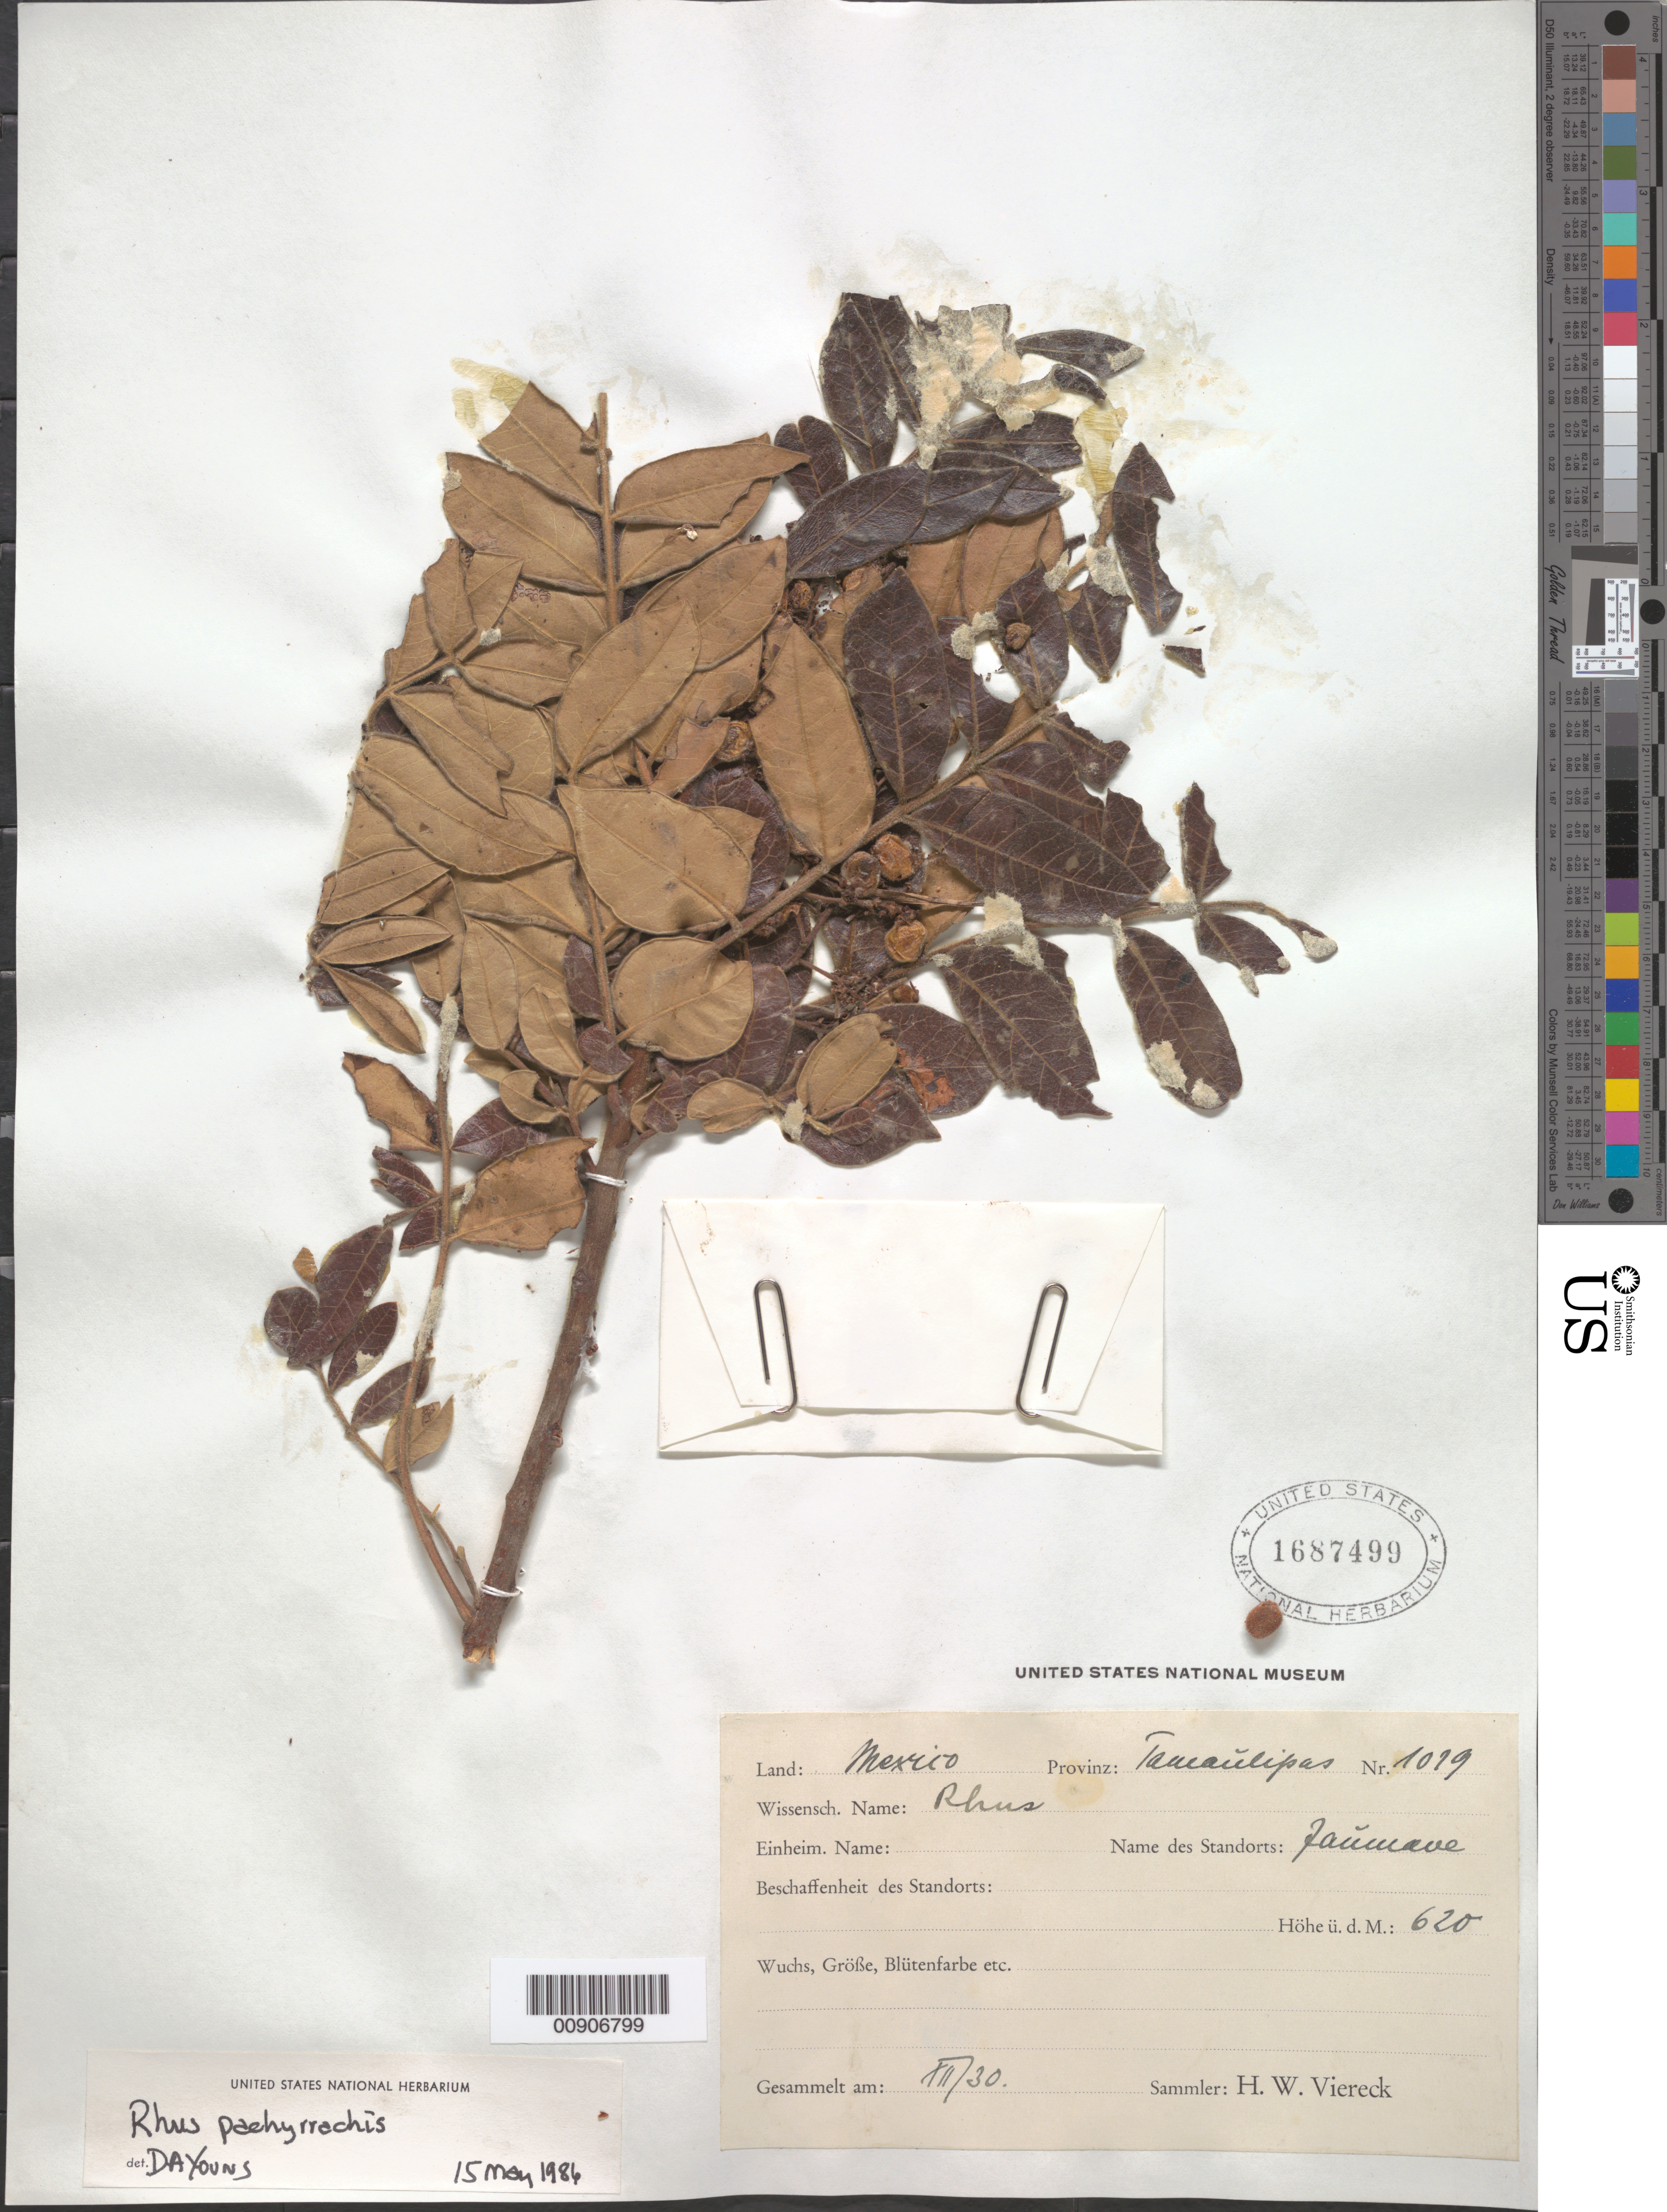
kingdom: Plantae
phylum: Tracheophyta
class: Magnoliopsida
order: Sapindales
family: Anacardiaceae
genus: Rhus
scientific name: Rhus pachyrrhachis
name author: Hemsl.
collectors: H. W. Viereck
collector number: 1079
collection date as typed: Dec 1930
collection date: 1930-12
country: Mexico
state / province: Tamaulipas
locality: Jaumave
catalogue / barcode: US 1687499